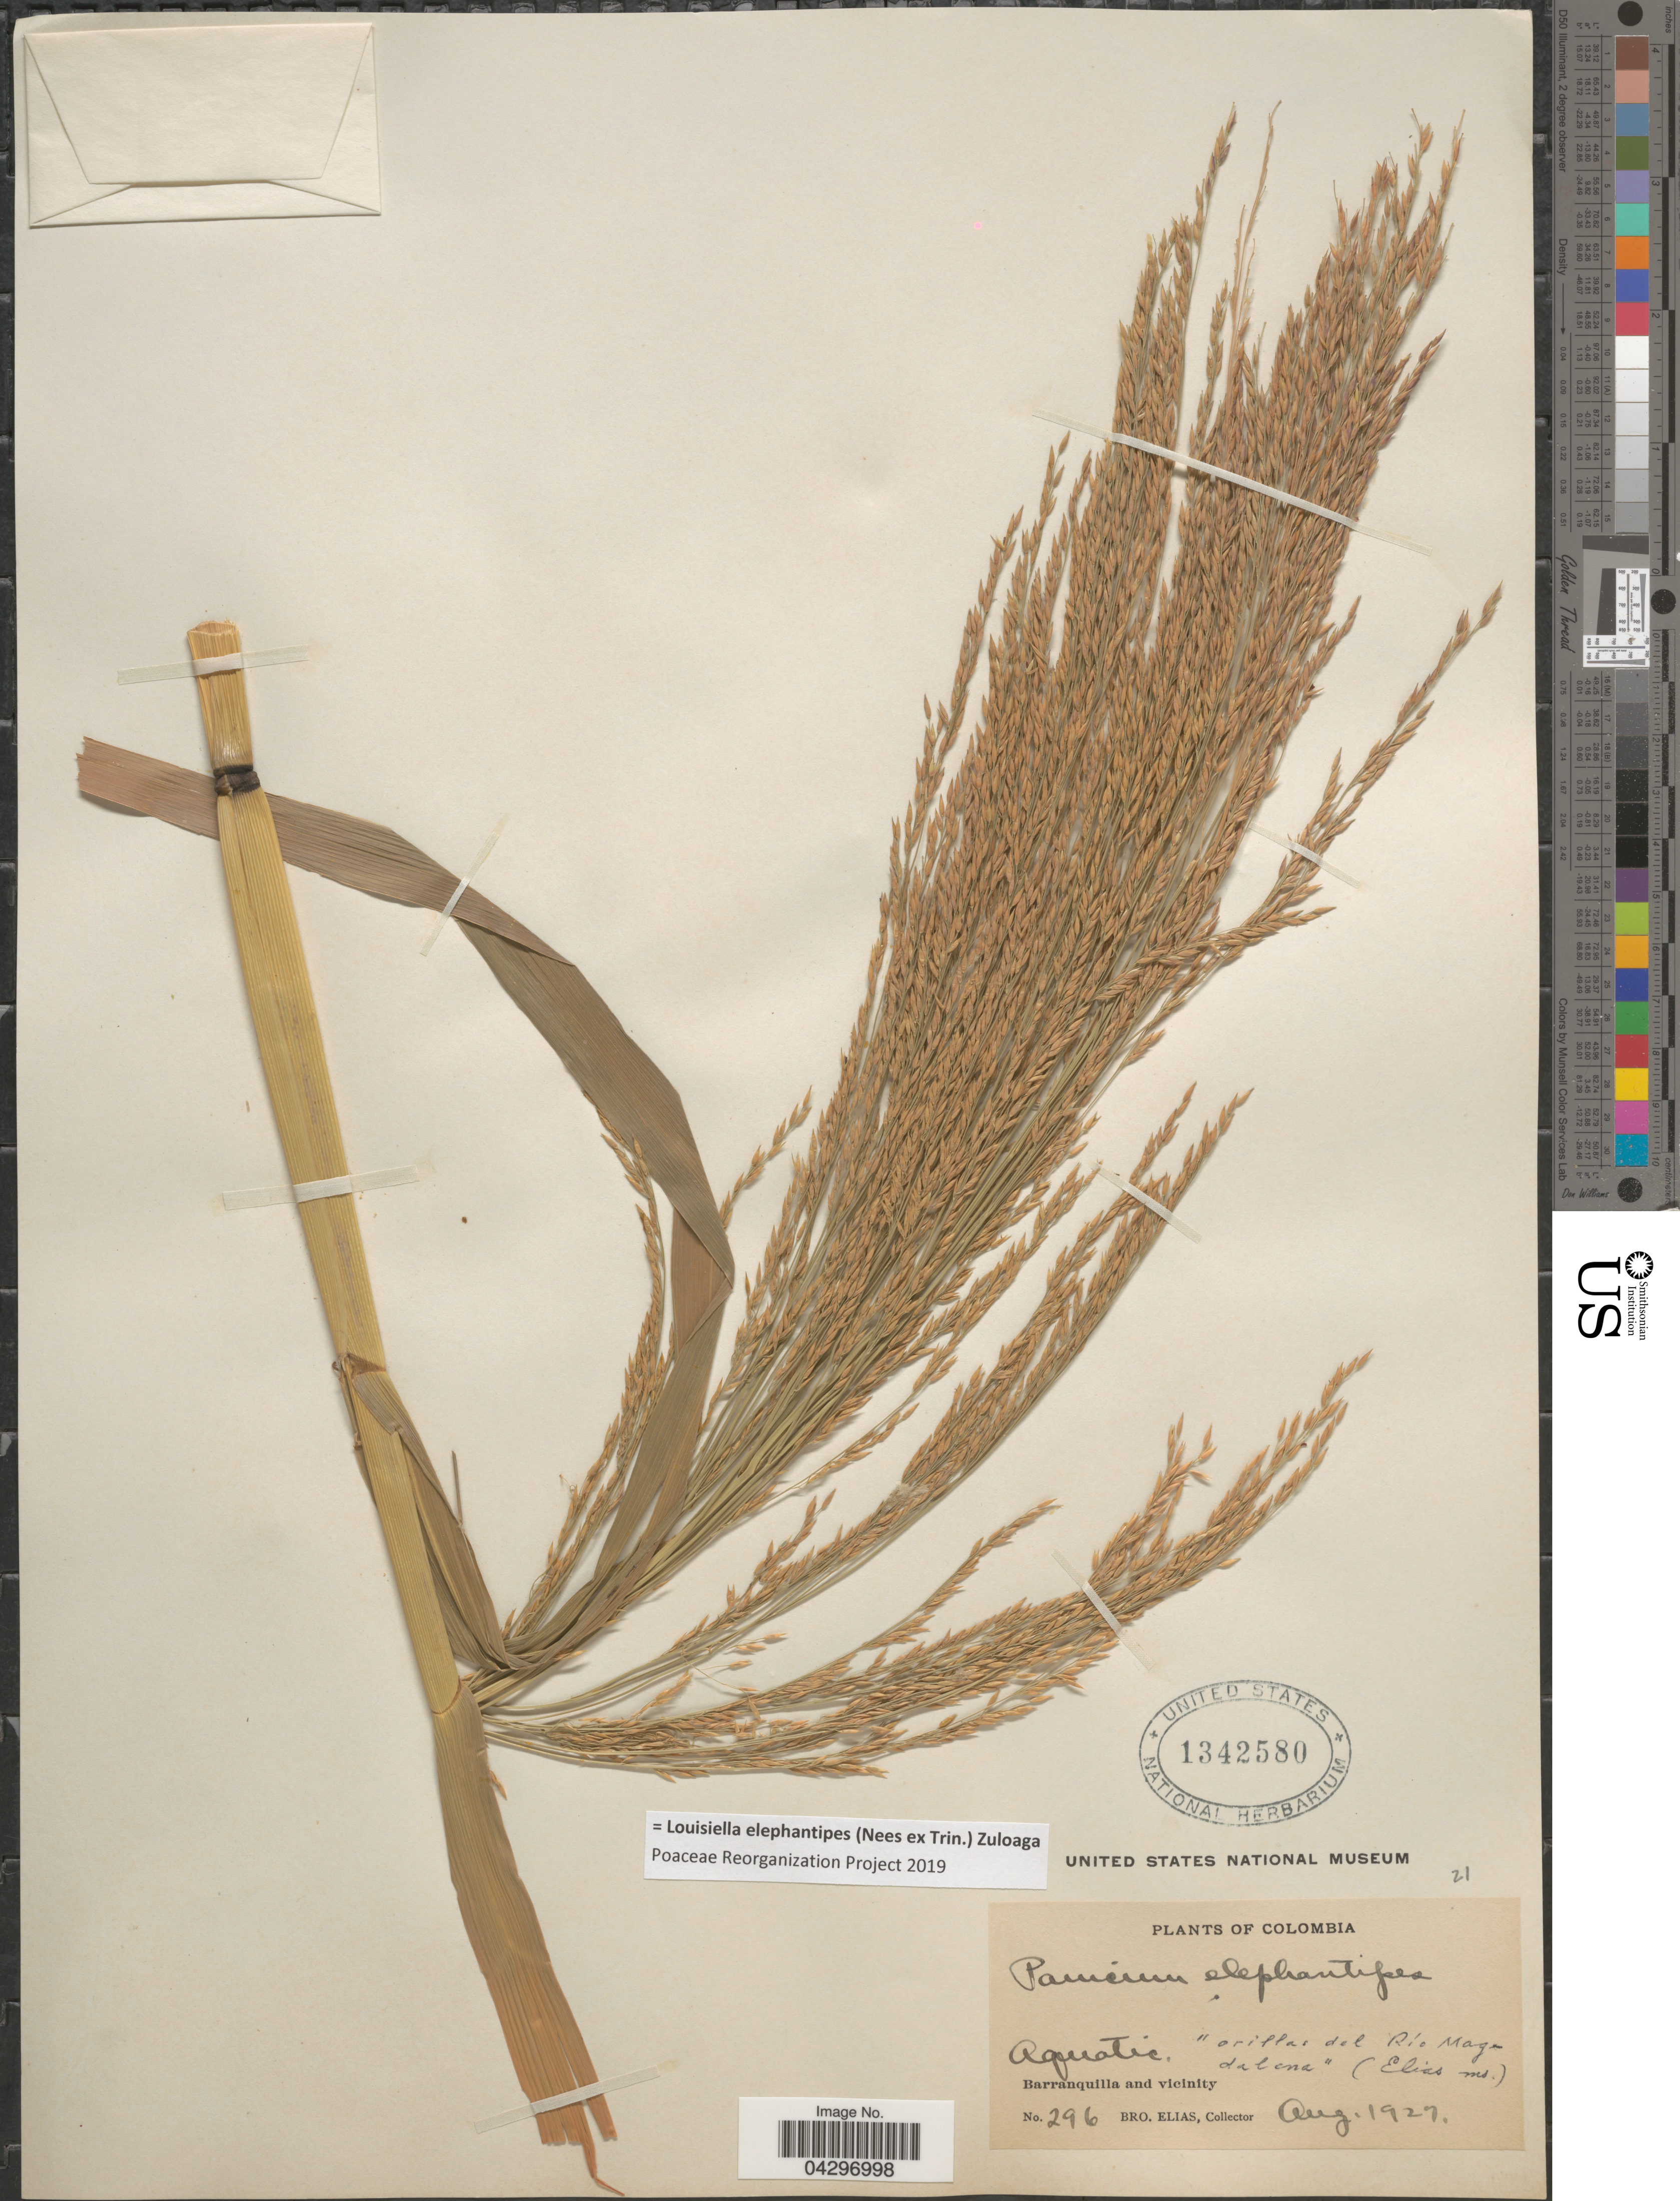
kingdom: Plantae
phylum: Tracheophyta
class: Liliopsida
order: Poales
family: Poaceae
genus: Louisiella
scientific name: Louisiella elephantipes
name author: (Nees ex Trin.) Zuloaga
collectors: Bro. Elias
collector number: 296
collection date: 1927-08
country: Colombia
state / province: Magdalena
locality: Orillas del Río Magdalena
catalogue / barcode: US 1342580